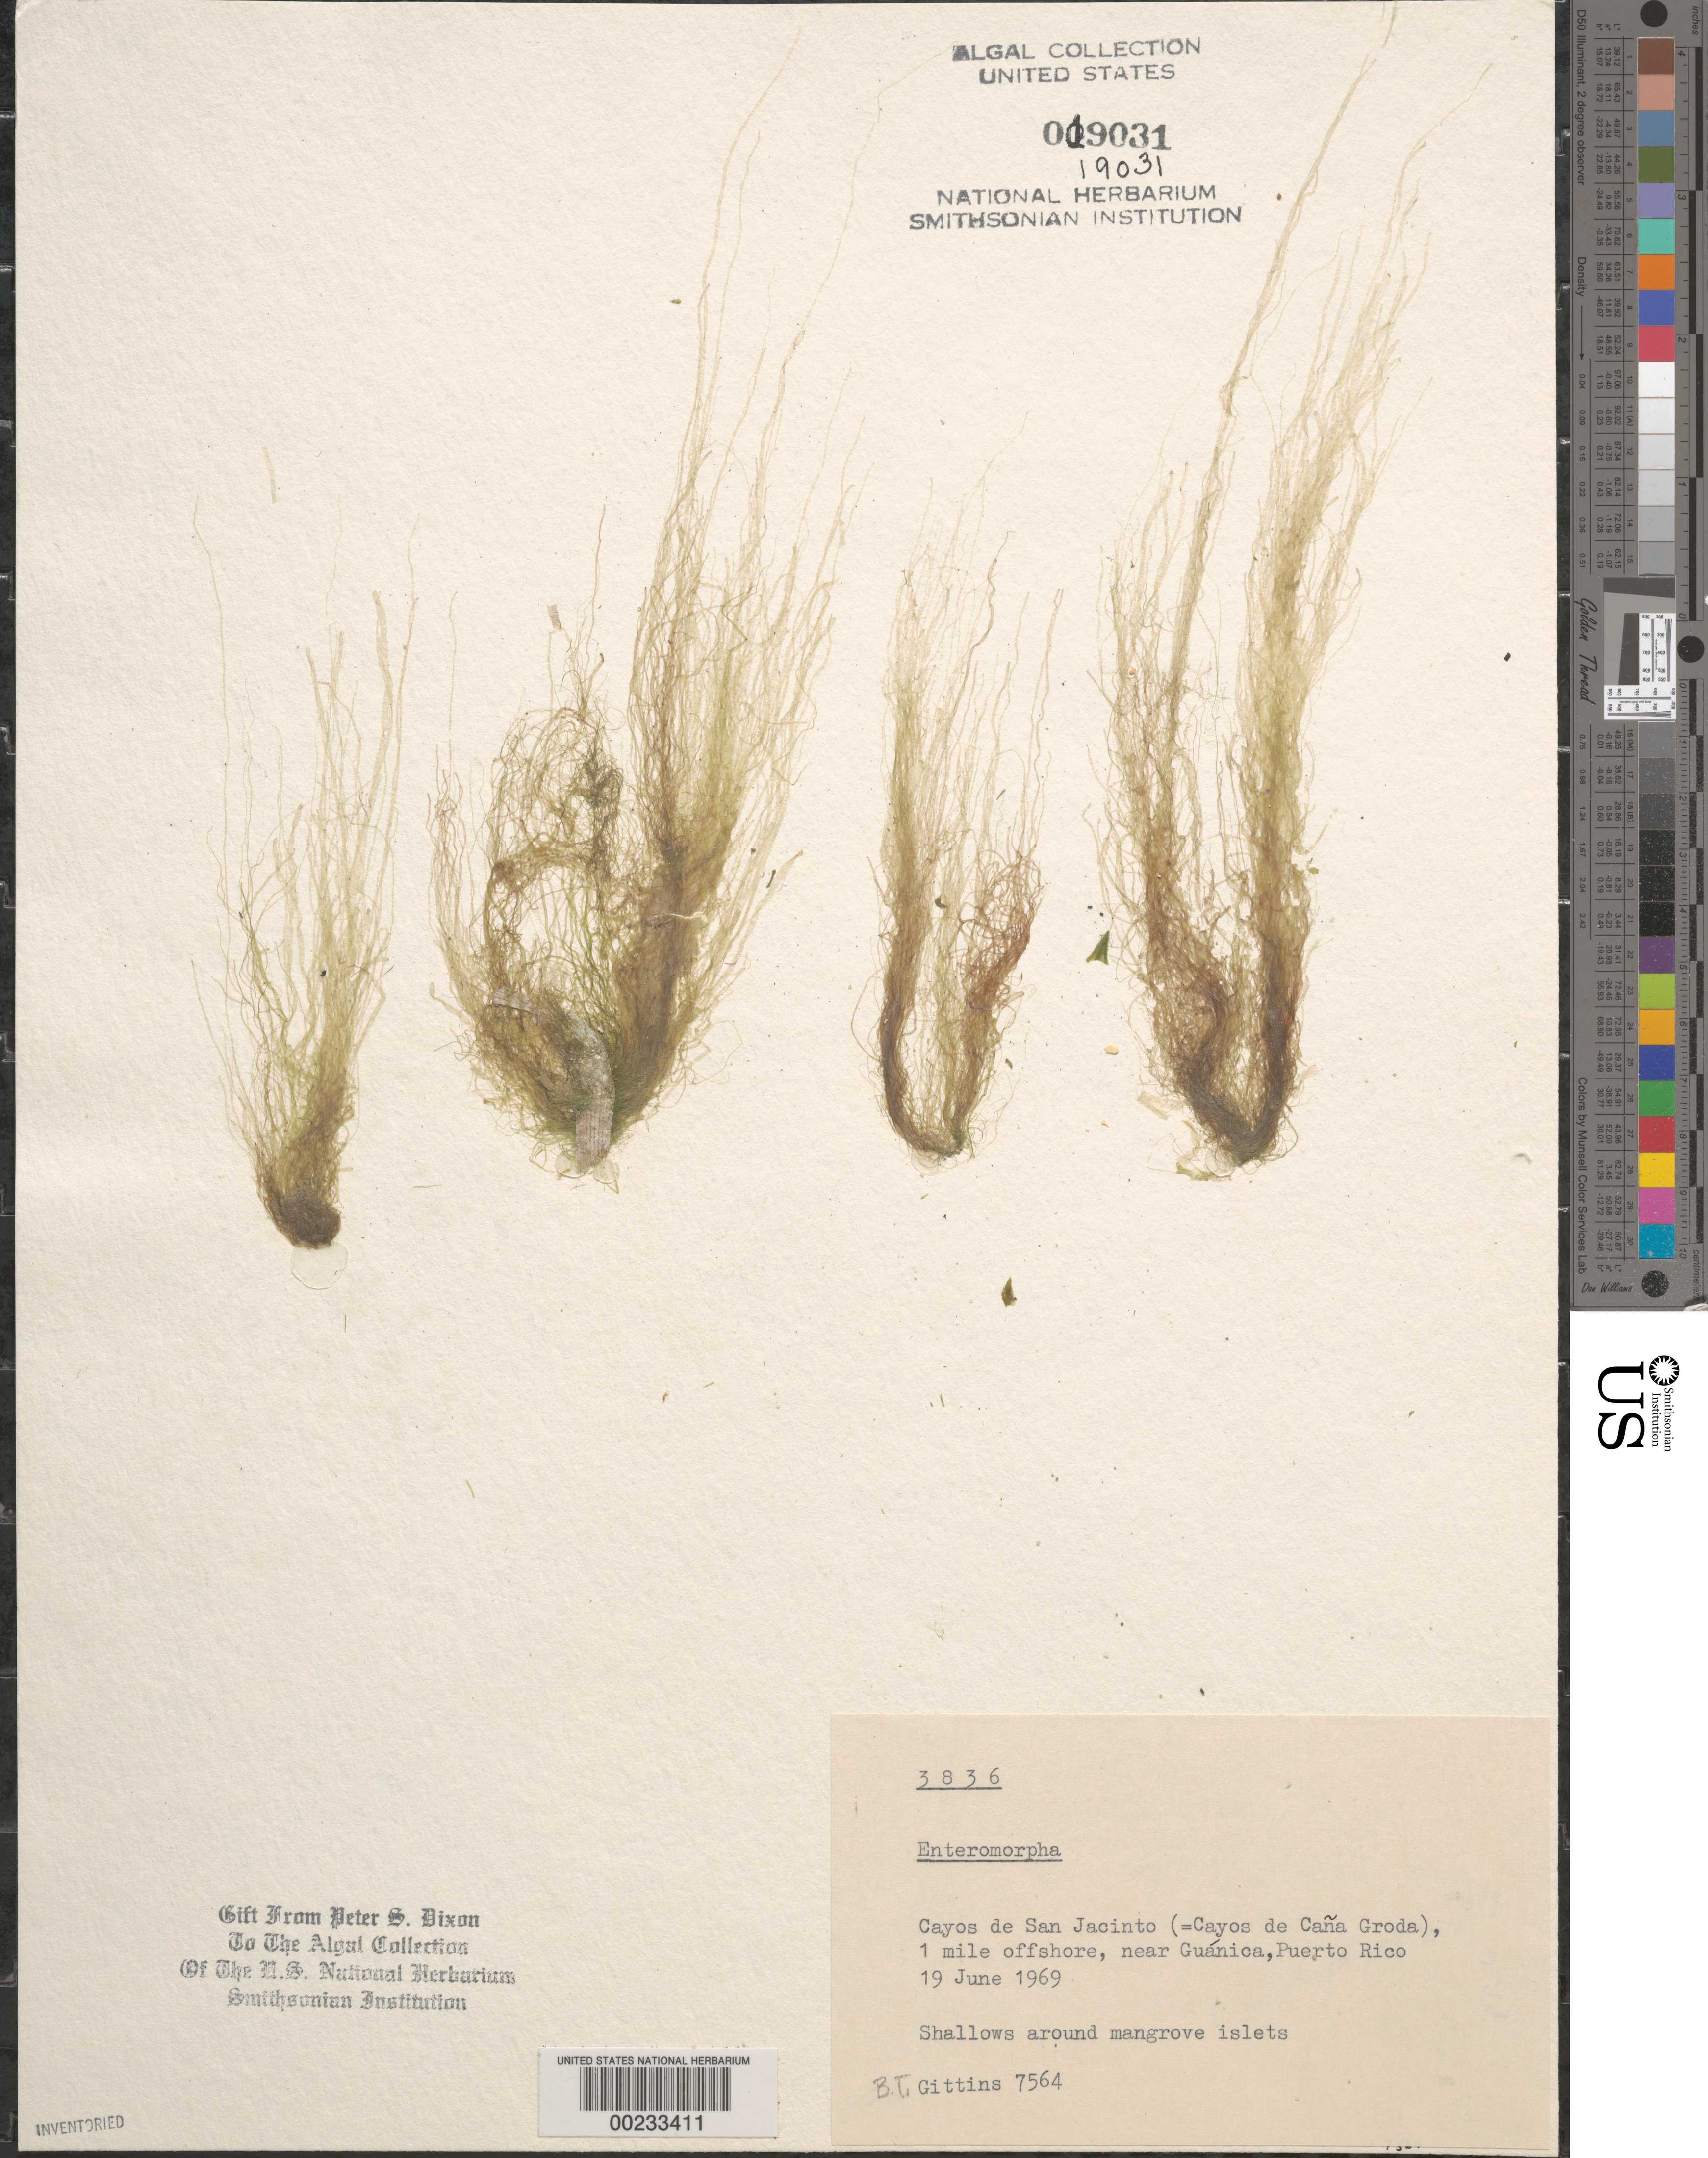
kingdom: Plantae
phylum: Chlorophyta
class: Ulvophyceae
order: Ulvales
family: Ulvaceae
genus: Ulva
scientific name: Ulva sp.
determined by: Algae name updating Project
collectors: B. Gittins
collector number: BTG 7564 & PSD 3836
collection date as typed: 19 Jun 1969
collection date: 1969-06-19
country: Puerto Rico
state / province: Guanica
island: Cayos de San Jacinto (Cayos de Cana Gorda)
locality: Guanica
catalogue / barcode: US 19031